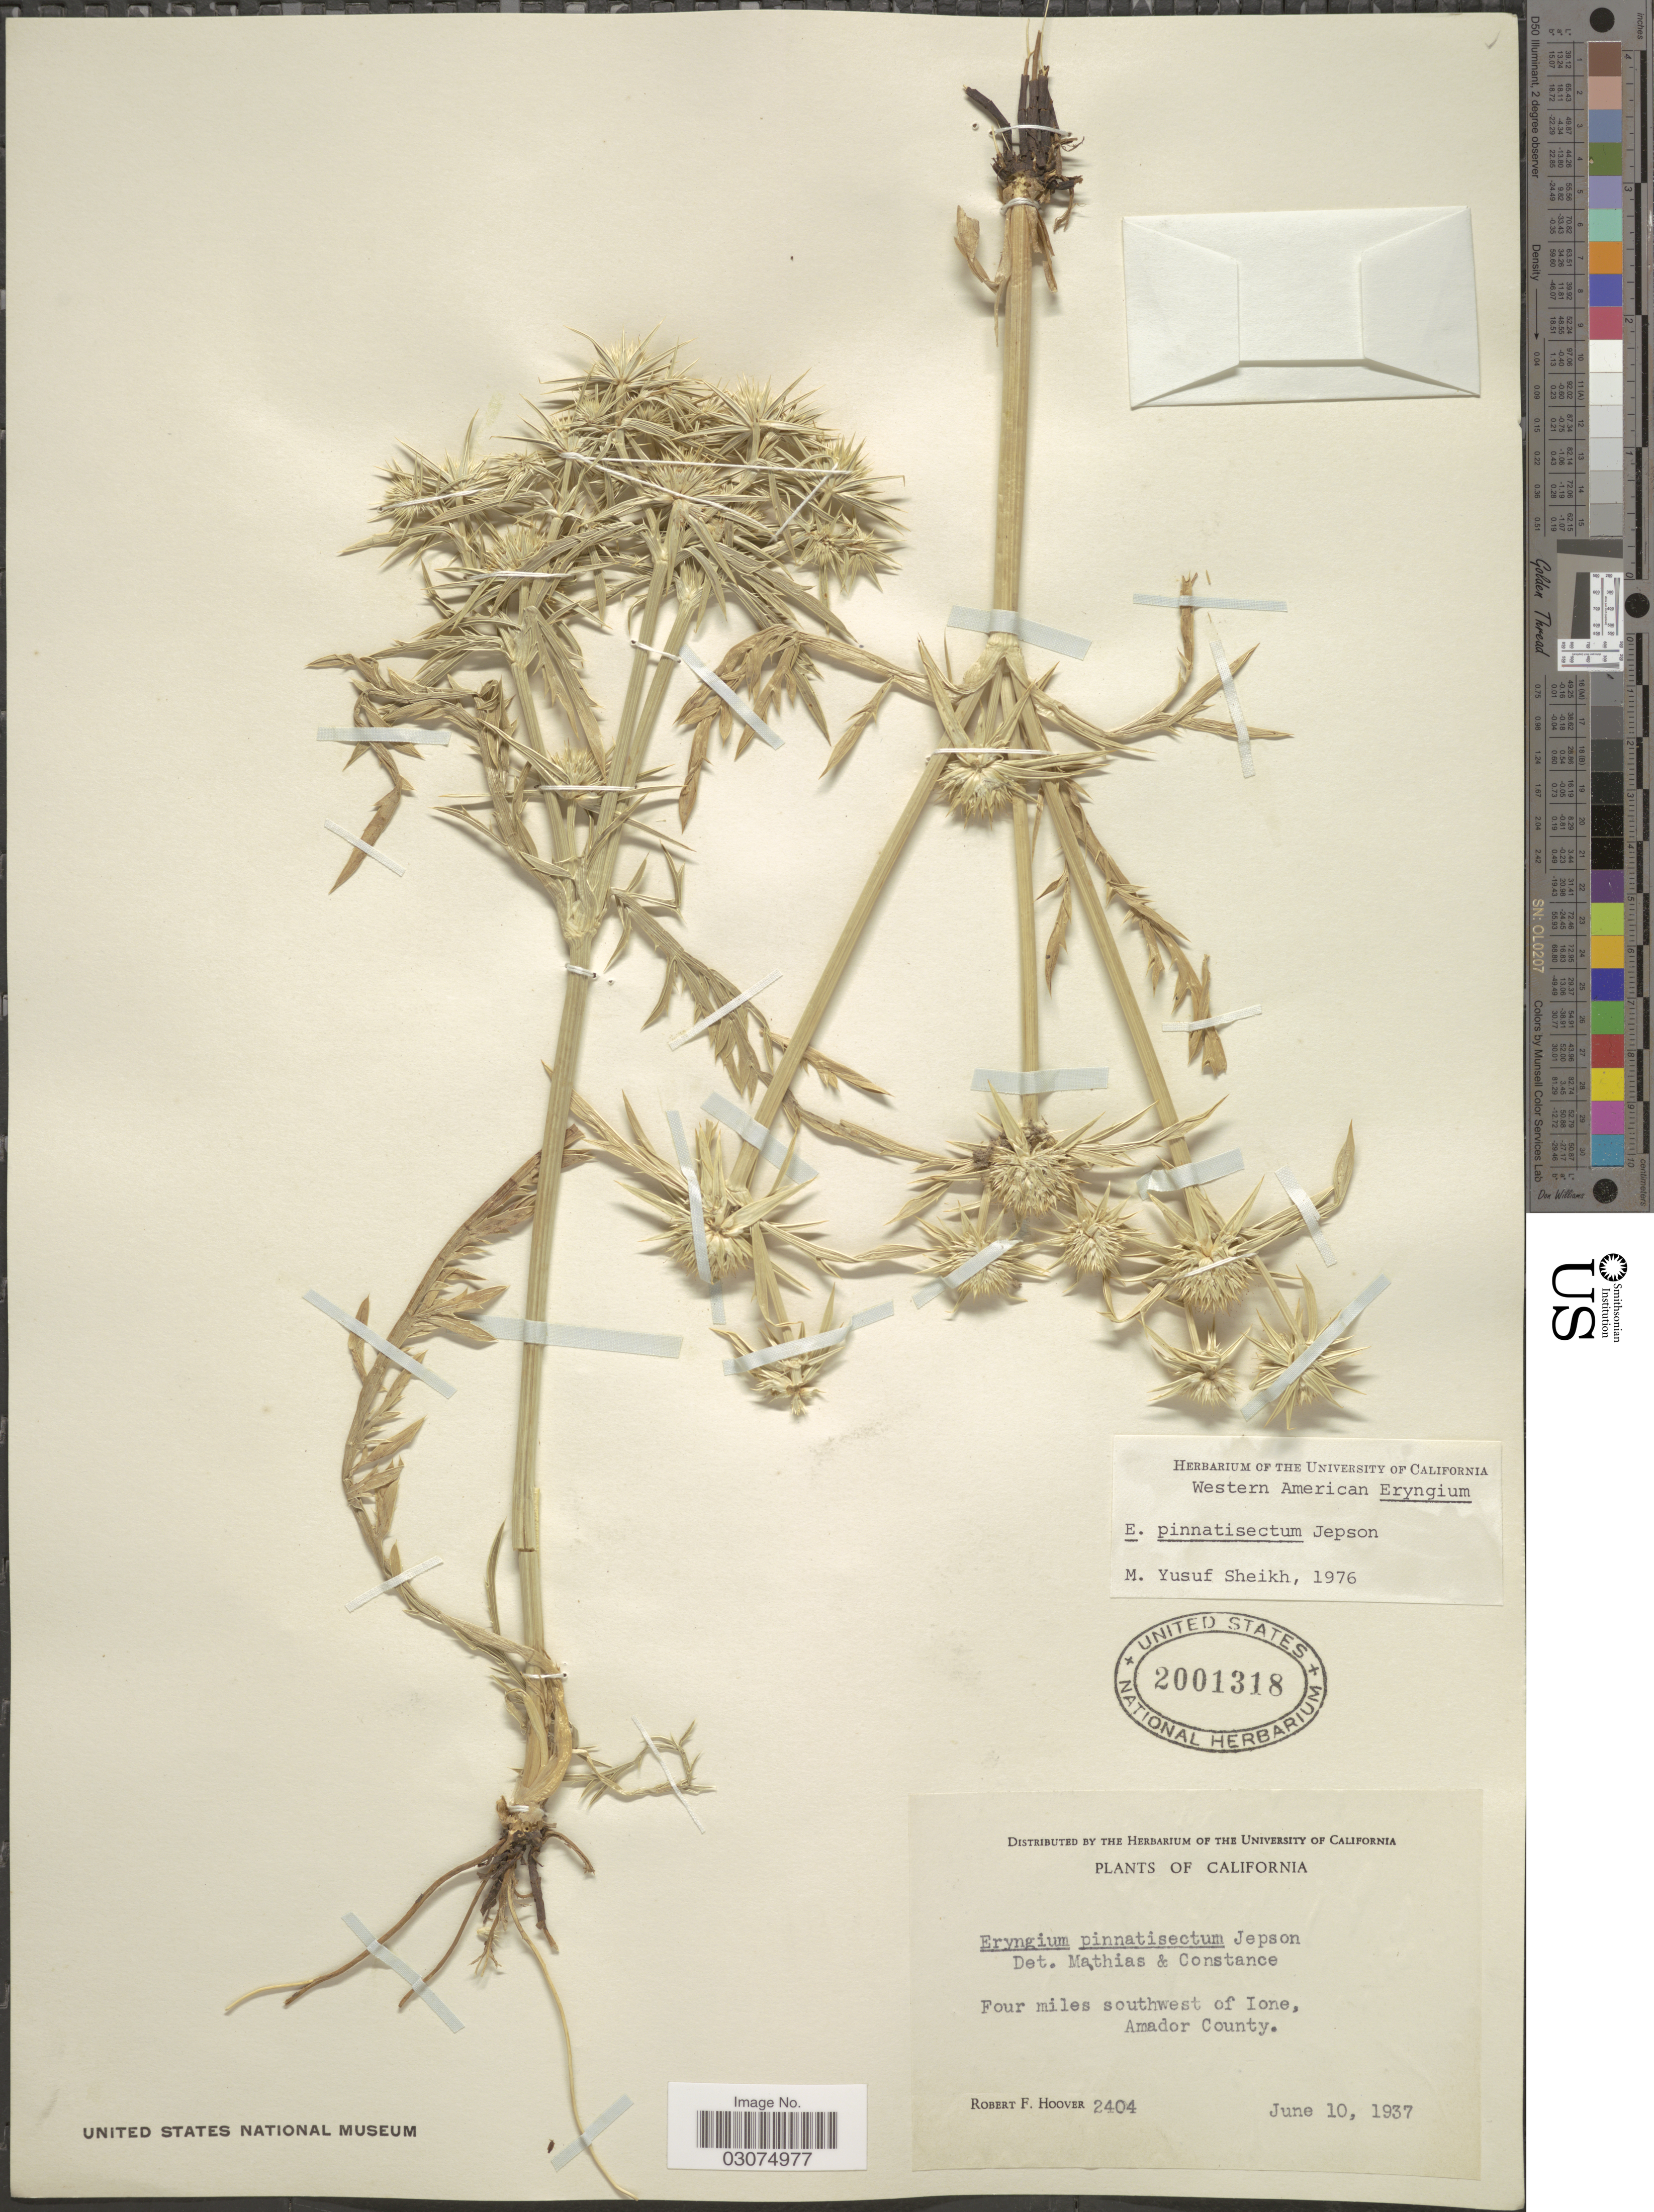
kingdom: Plantae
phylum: Tracheophyta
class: Magnoliopsida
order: Apiales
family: Apiaceae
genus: Eryngium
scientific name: Eryngium pinnatisectum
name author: Jeps.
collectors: R. F. Hoover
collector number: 2004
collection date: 1937-06-10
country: United States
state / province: California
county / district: Amador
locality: Four miles southwest of Ione, Amador County.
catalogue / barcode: US 2001318